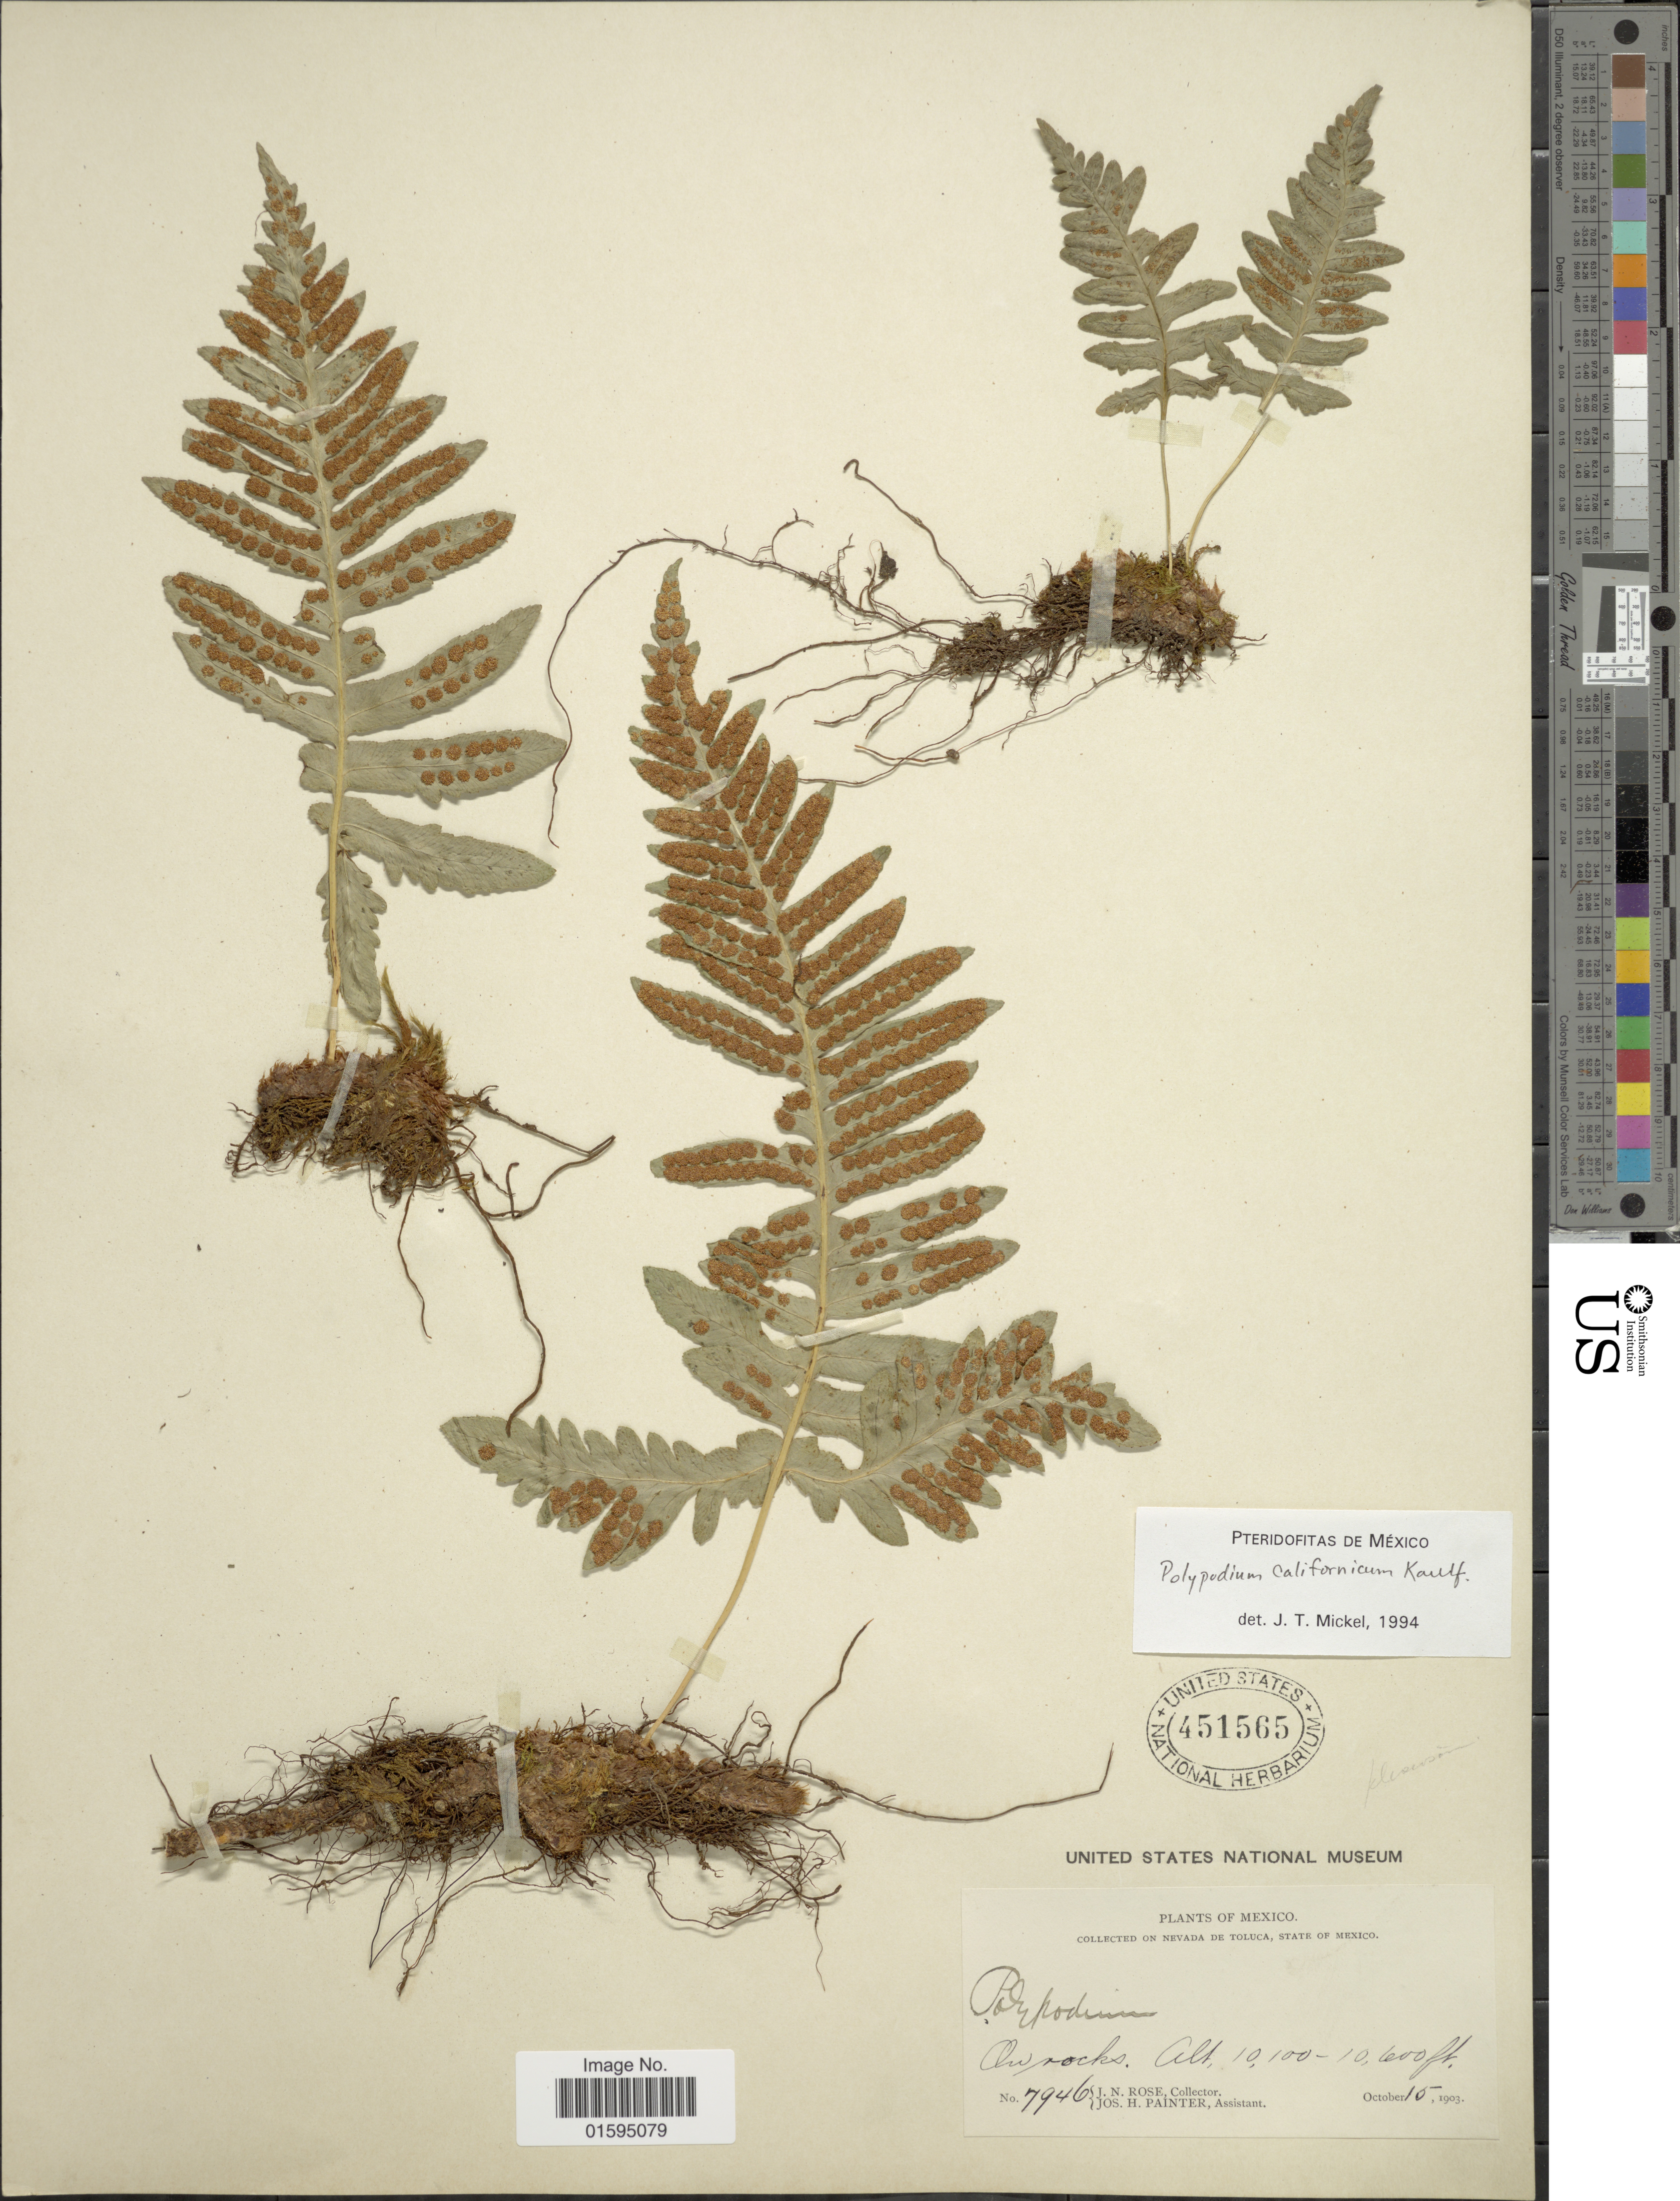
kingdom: Plantae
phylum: Tracheophyta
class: Polypodiopsida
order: Polypodiales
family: Polypodiaceae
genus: Polypodium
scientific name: Polypodium californicum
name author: Kaulf.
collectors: J. N. Rose & J. H. Painter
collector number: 7946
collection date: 1903-10-15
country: Mexico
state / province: México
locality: On Nevada de Toluca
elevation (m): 3078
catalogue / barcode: US 451565